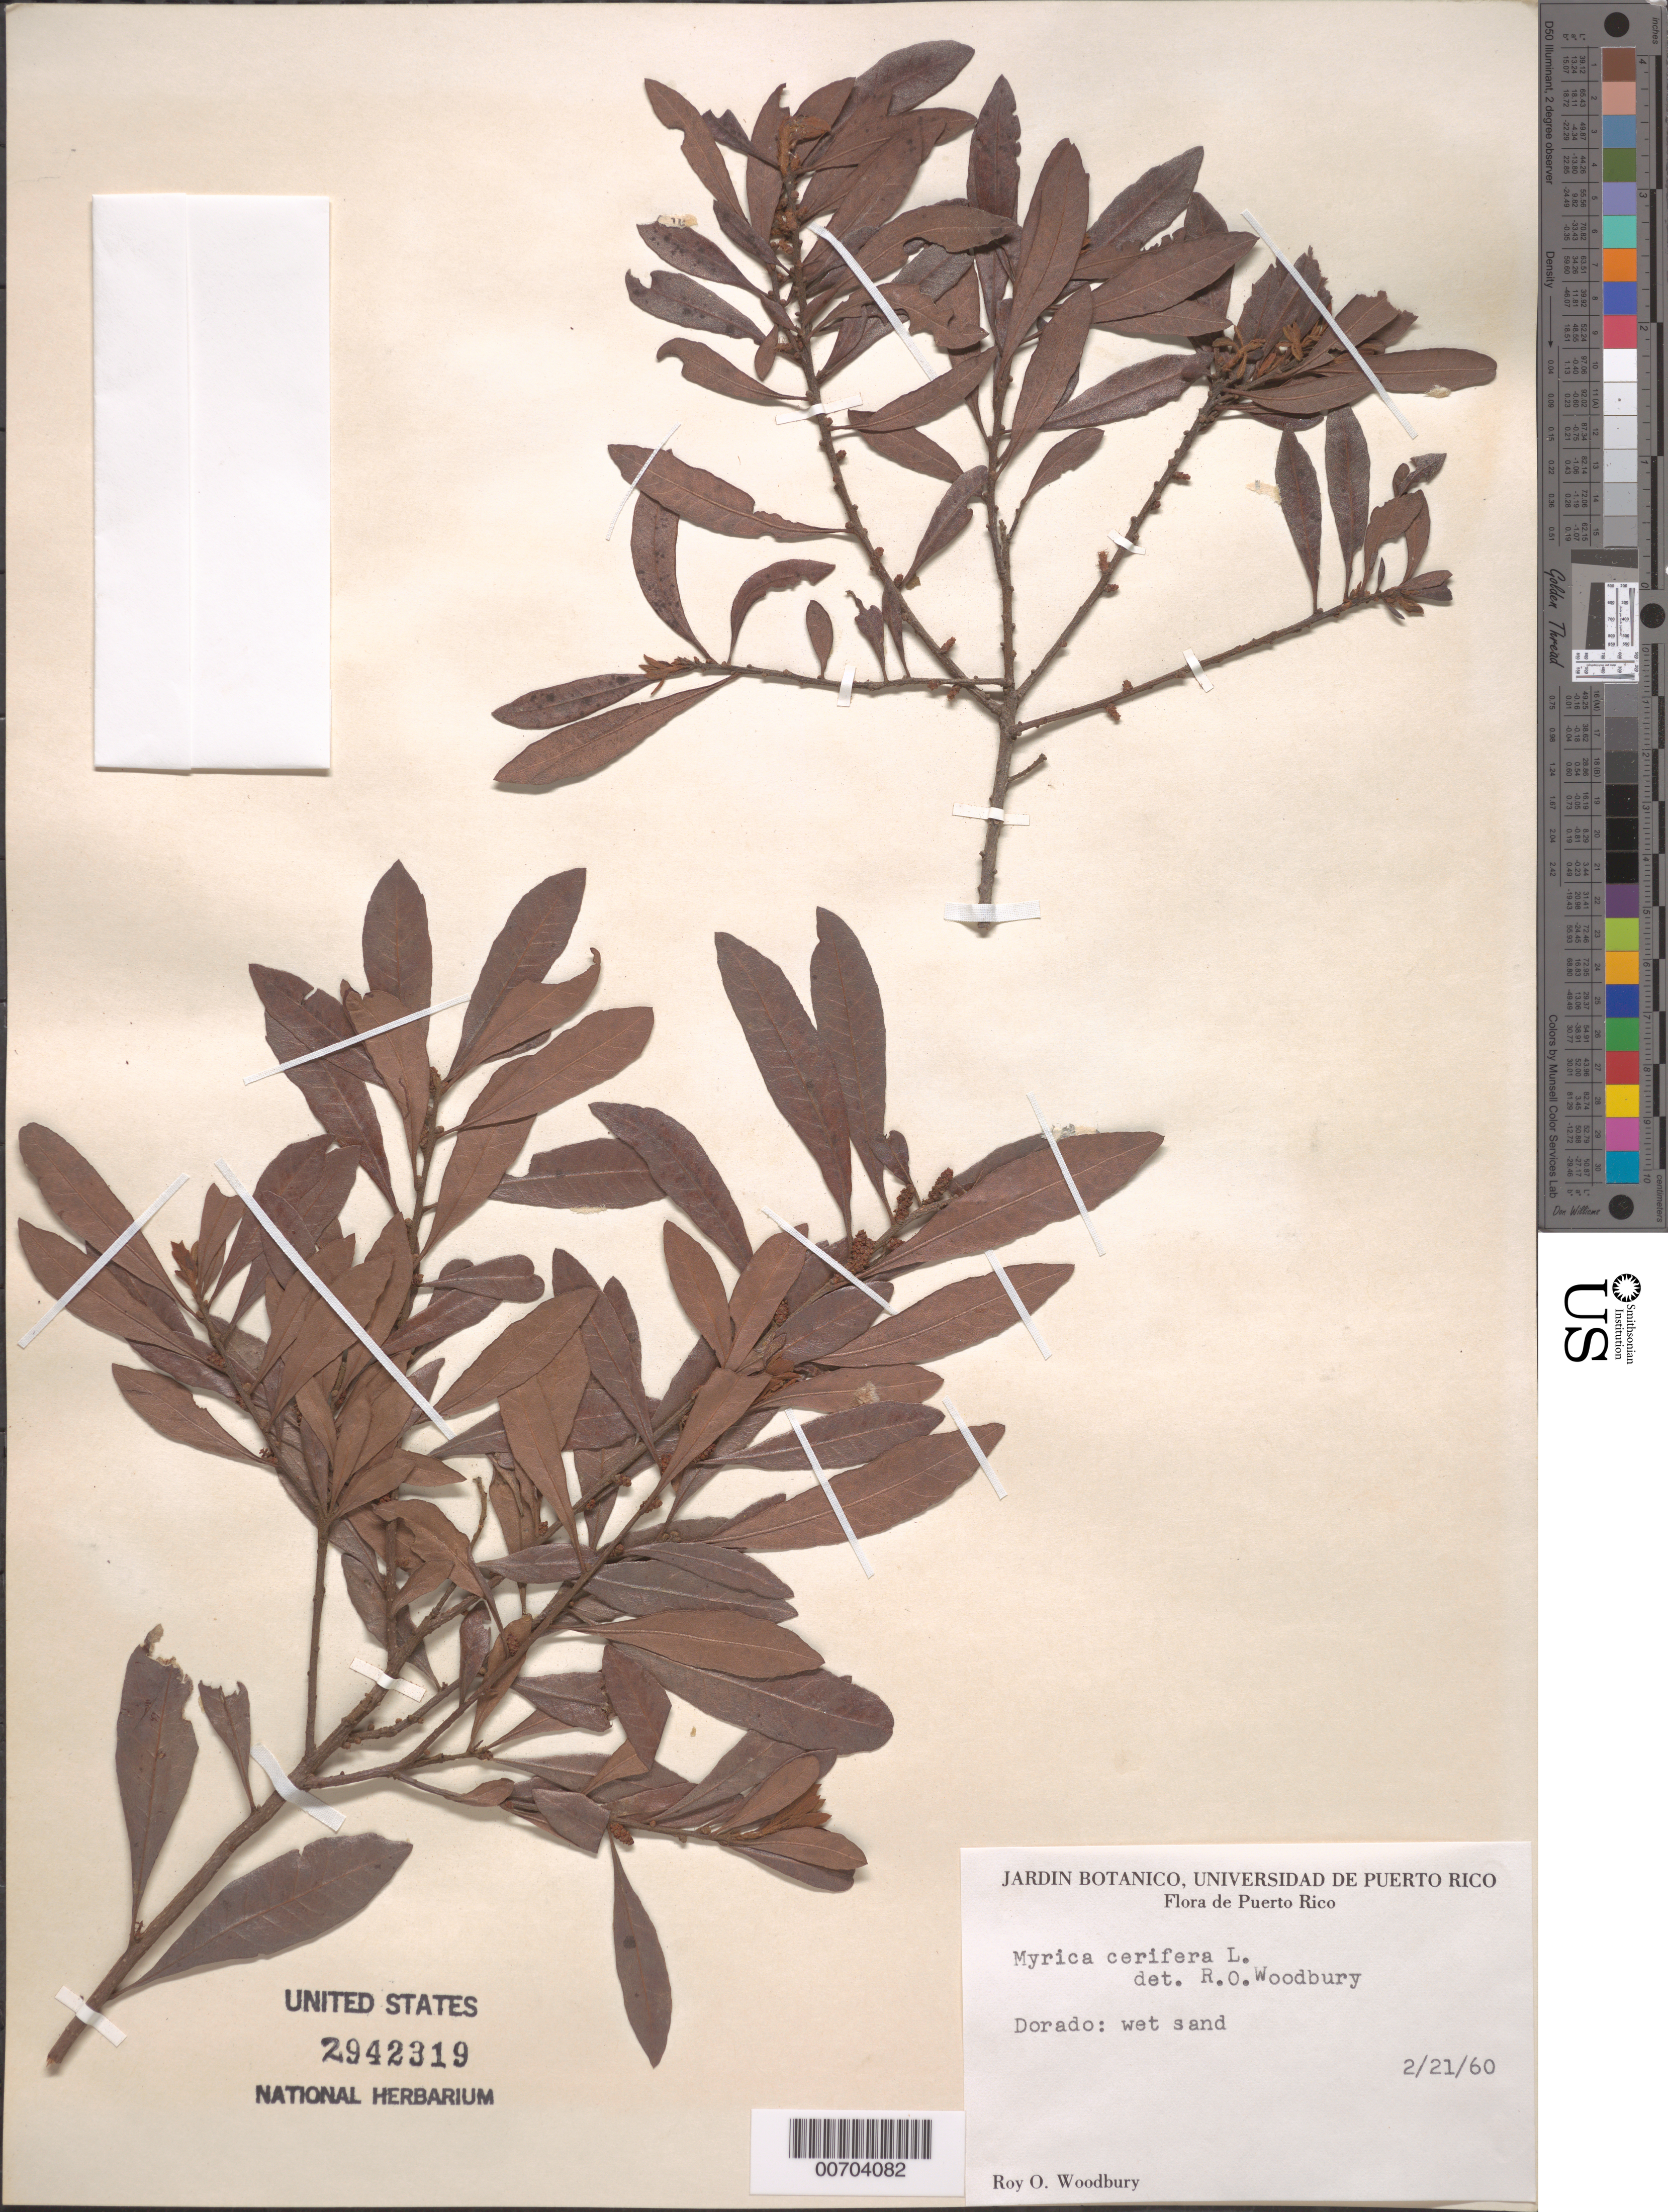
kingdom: Plantae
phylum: Tracheophyta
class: Magnoliopsida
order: Fagales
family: Myricaceae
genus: Morella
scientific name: Morella cerifera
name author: (L.) Small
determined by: Strong, M. T., (US), Smithsonian Institution - National Museum of Natural History (UNITED STATES)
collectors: R. O. Woodbury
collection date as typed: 21 Feb 1960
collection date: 1960-02-21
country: Puerto Rico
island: Greater Antilles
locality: Dorado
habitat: Wet sand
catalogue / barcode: US 2942319